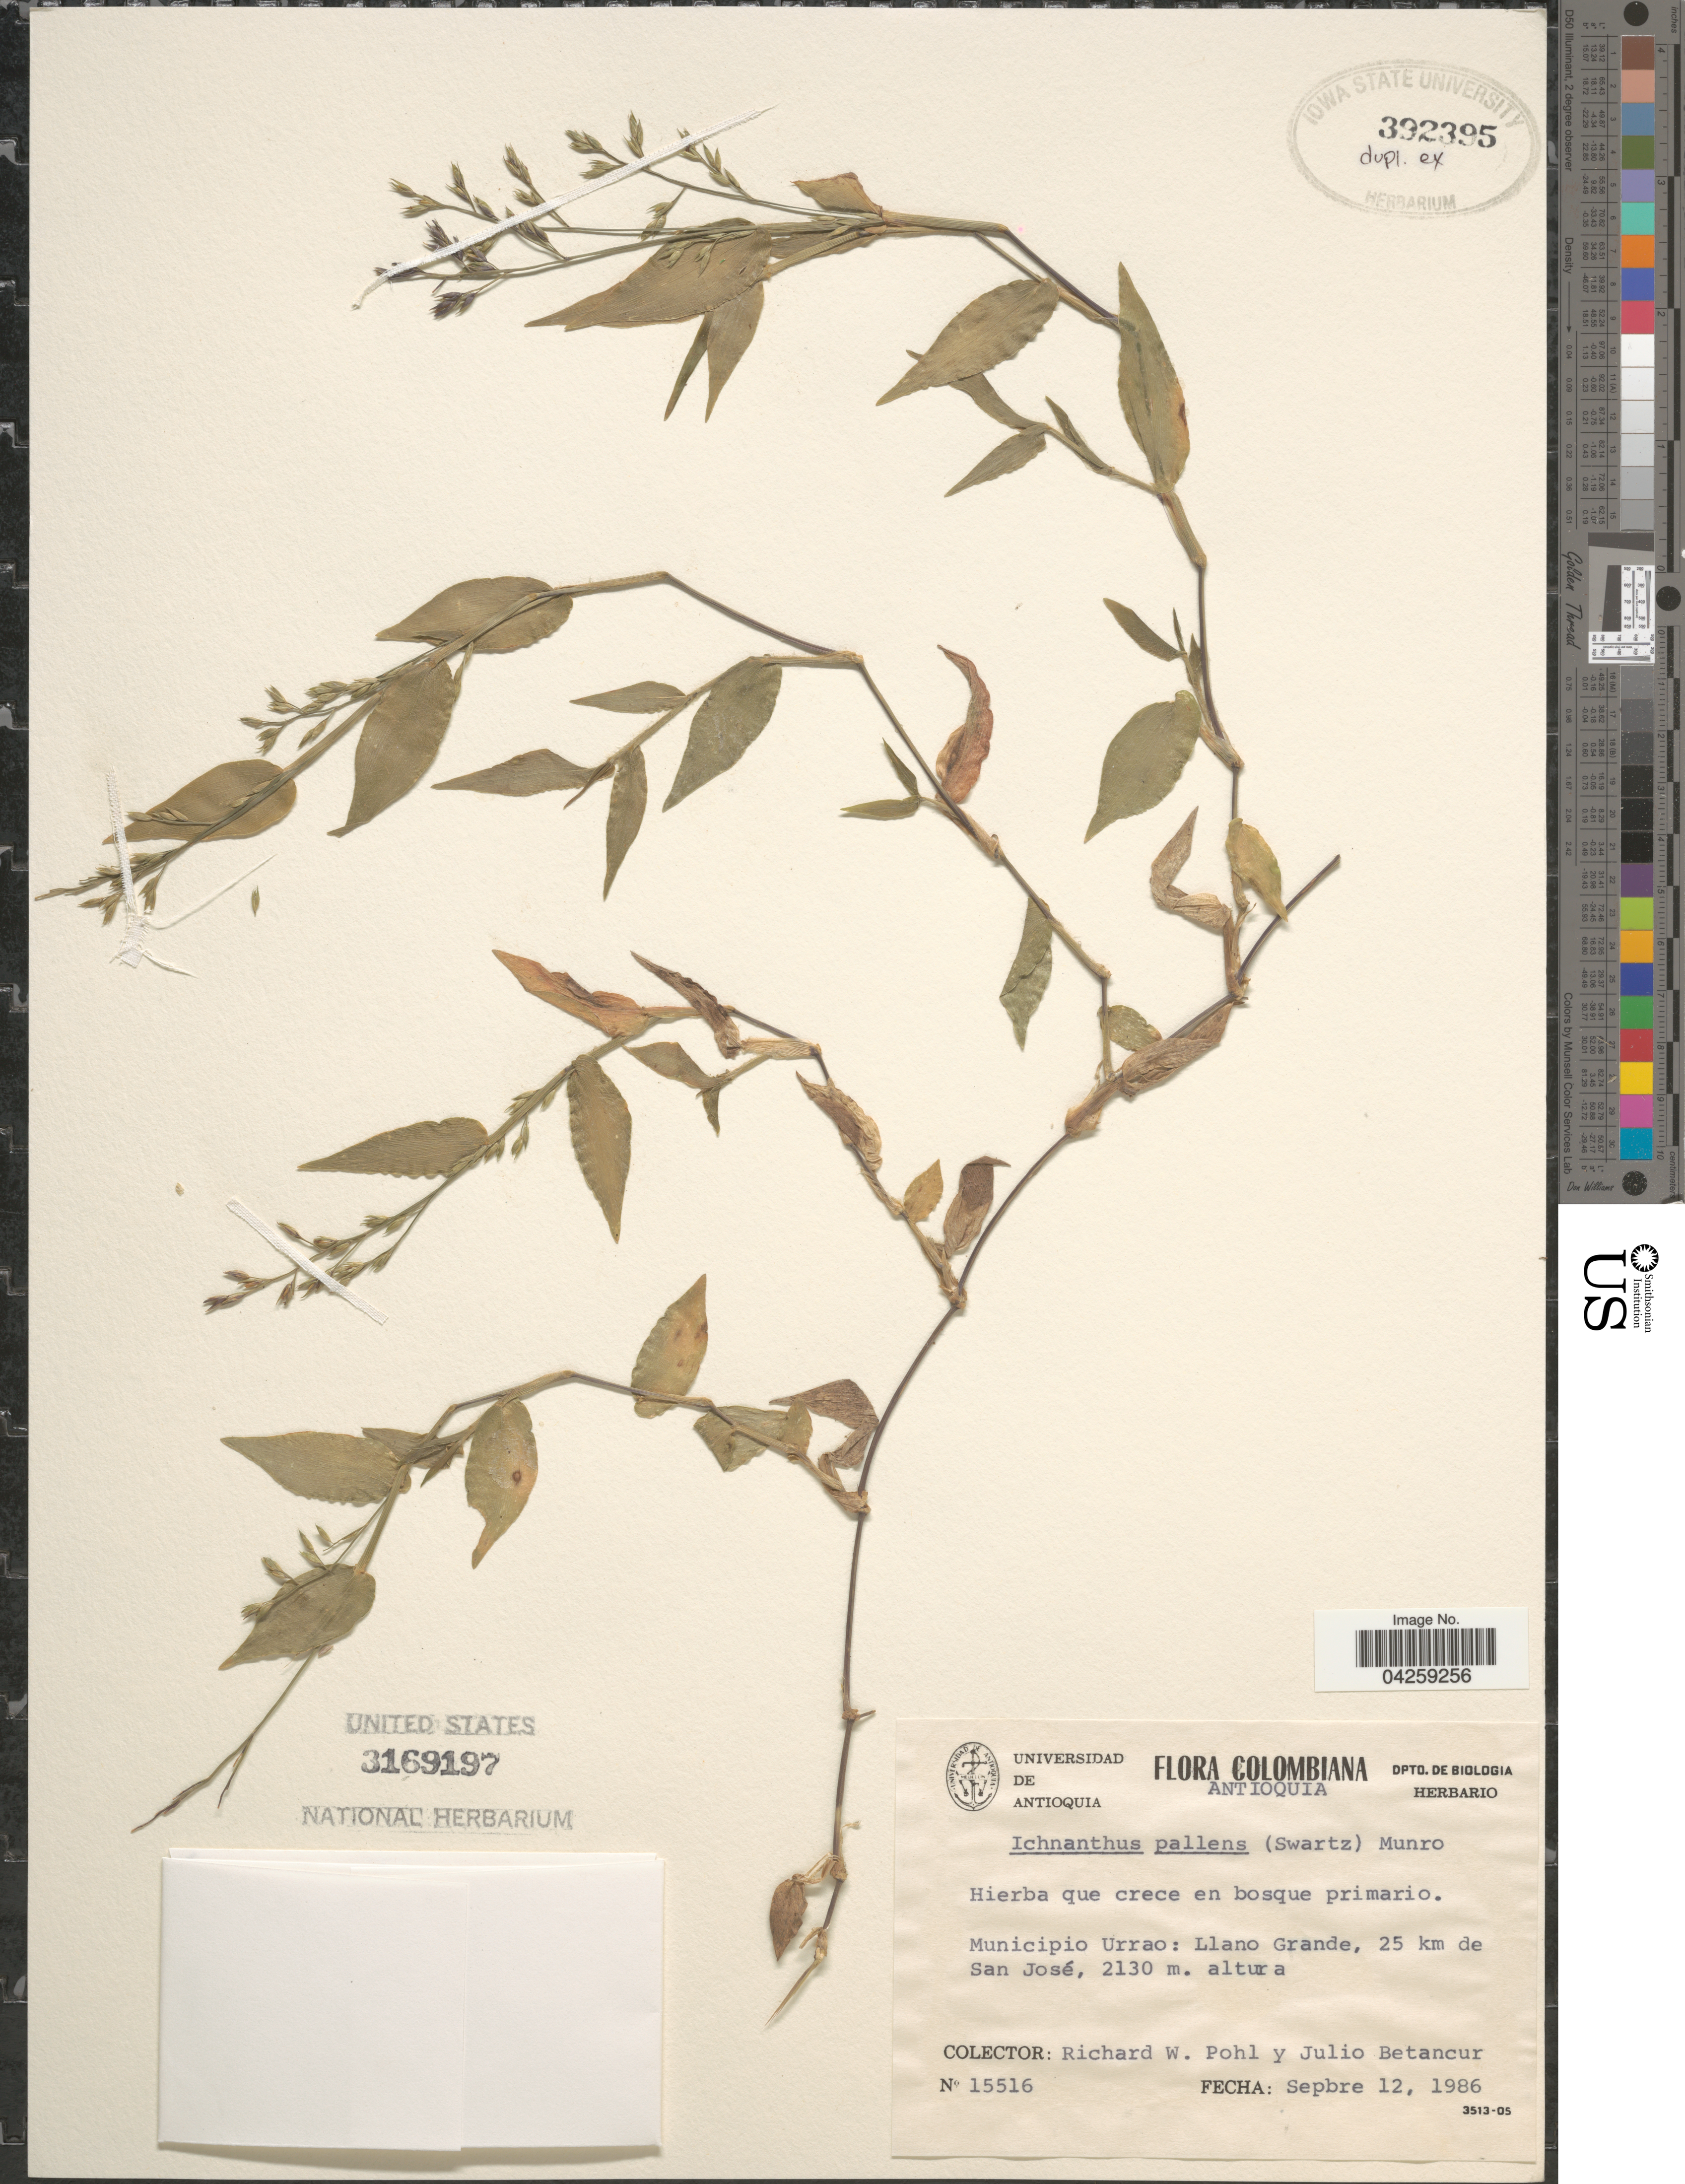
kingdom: Plantae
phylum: Tracheophyta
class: Liliopsida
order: Poales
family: Poaceae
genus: Ichnanthus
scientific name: Ichnanthus pallens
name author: (Sw.) Munro ex Benth.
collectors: R. W. Pohl & J. Betancur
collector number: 15516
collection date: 1986-09-12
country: Colombia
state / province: Antioquia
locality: Municipio Urrao: Llano Grande, 25 km de San José.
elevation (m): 2130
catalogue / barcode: US 3169197